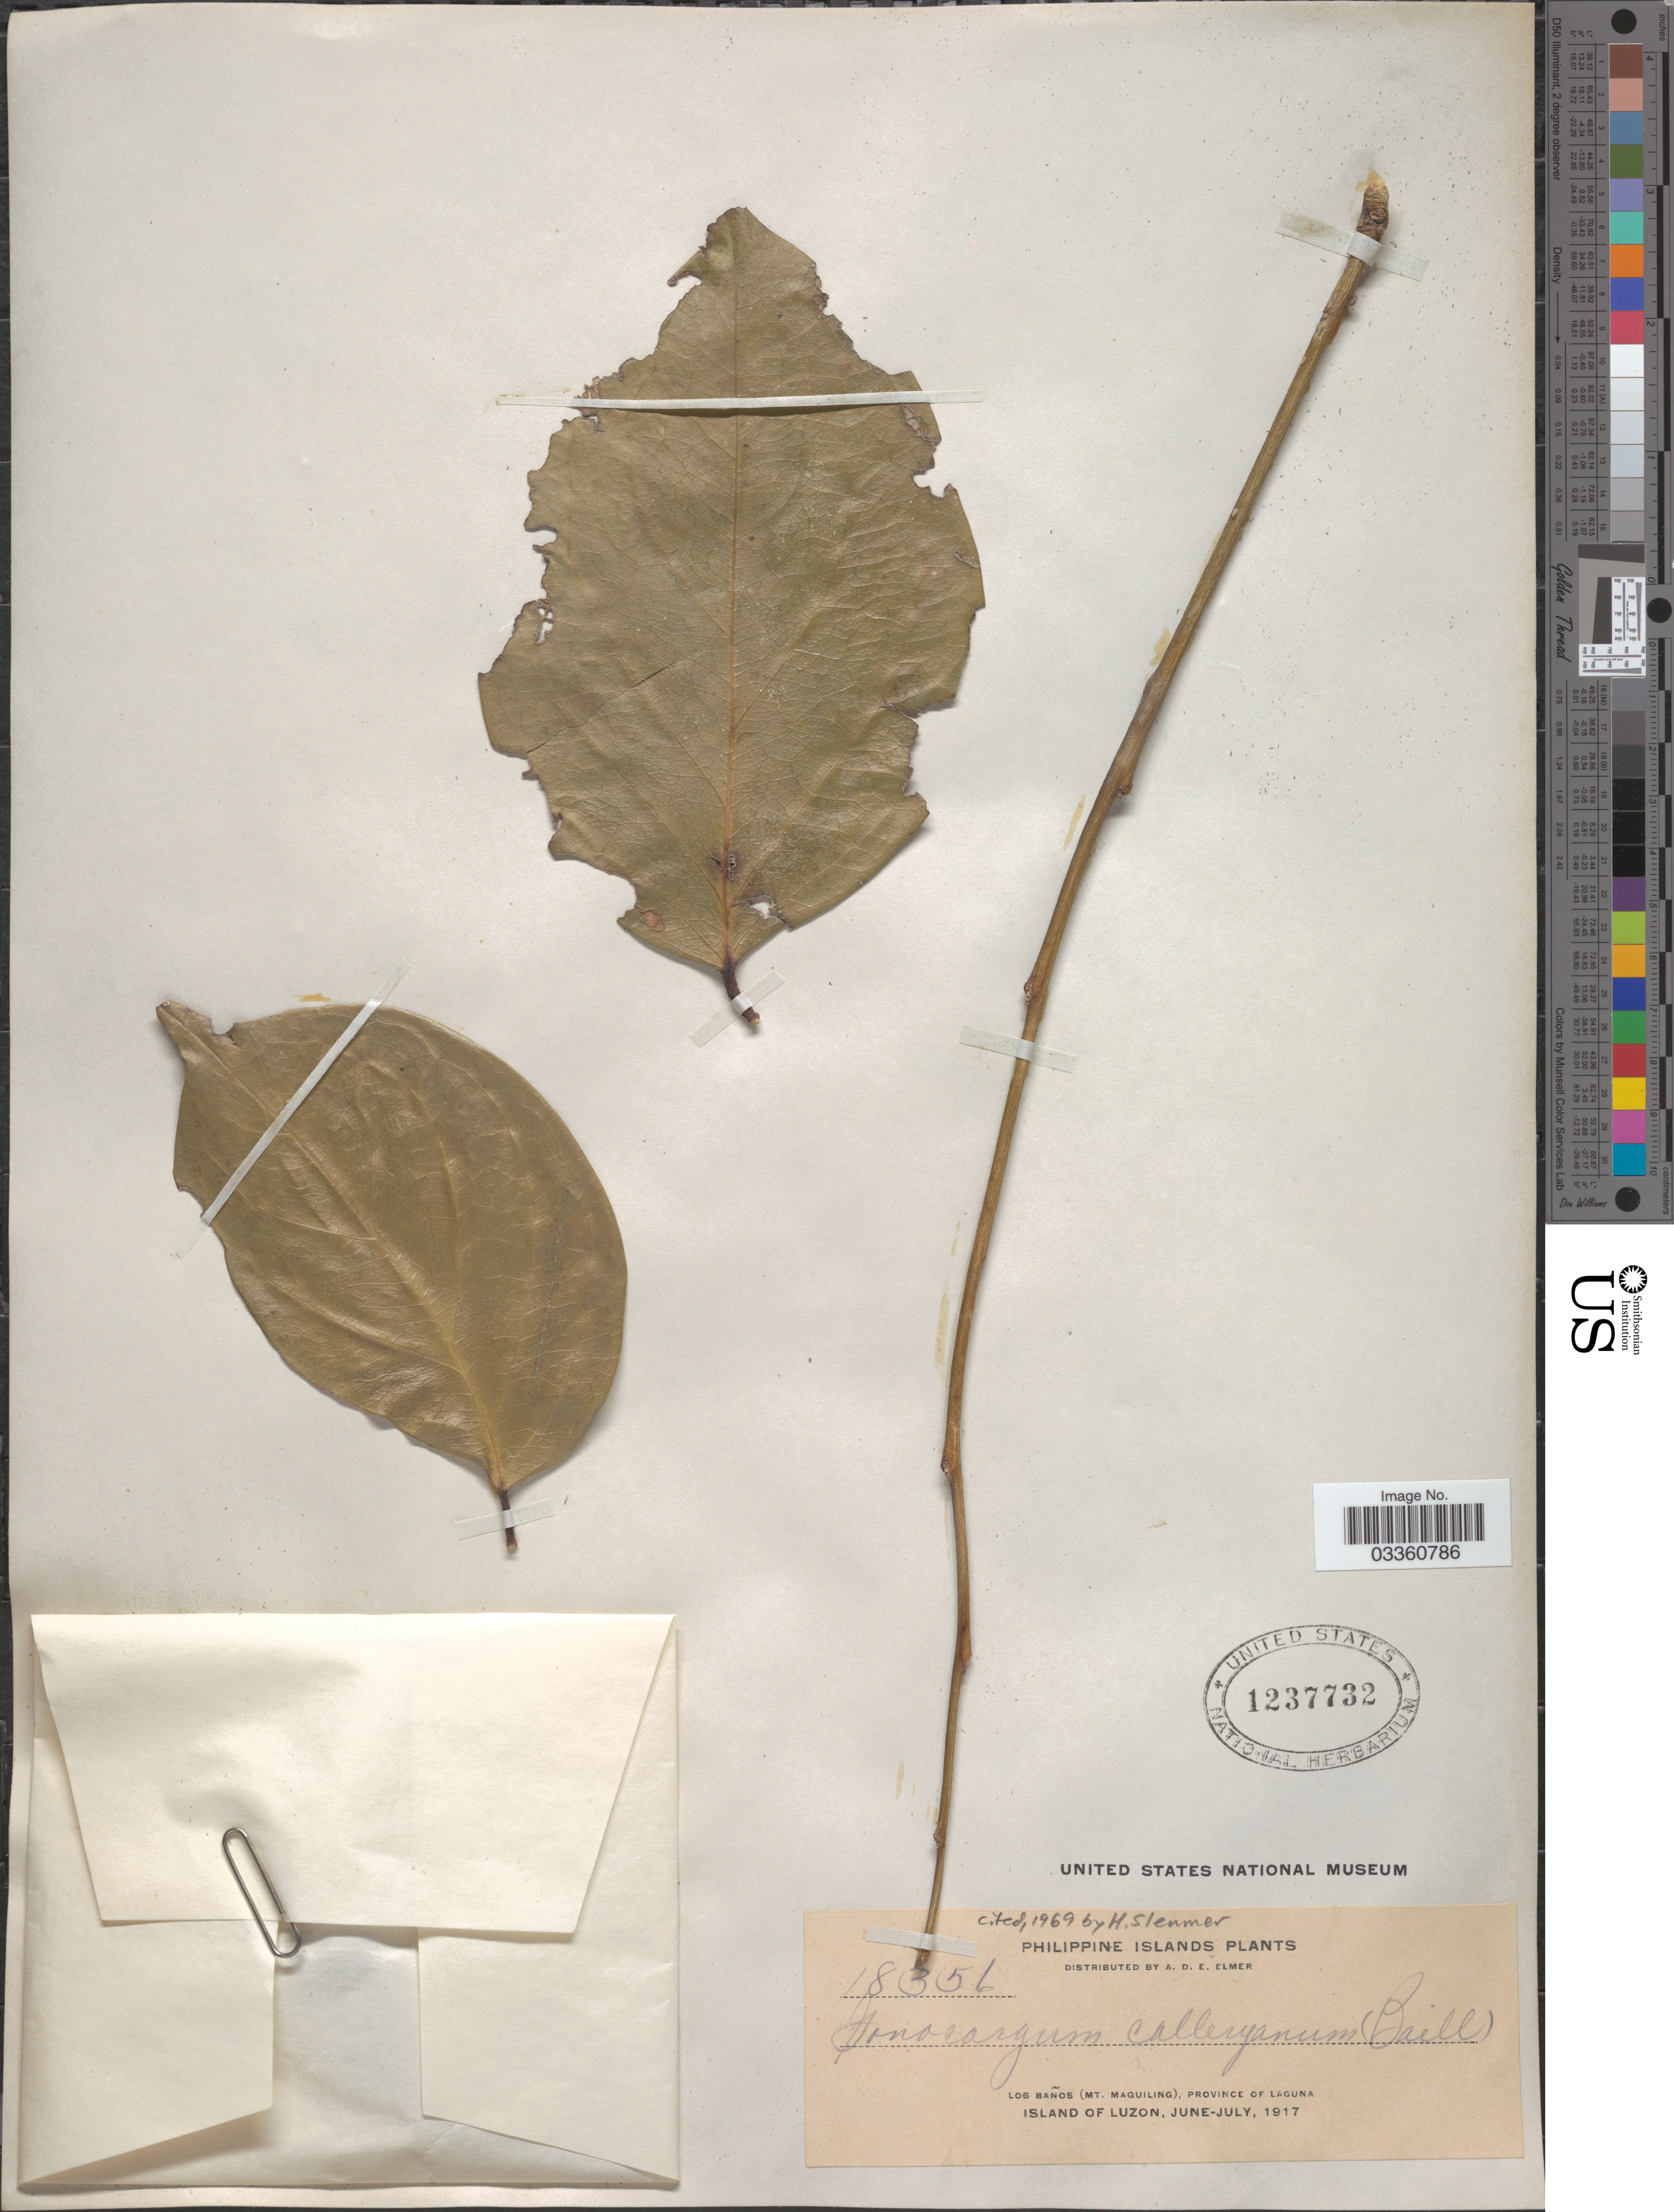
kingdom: Plantae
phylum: Tracheophyta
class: Magnoliopsida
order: Cardiopteridales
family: Cardiopteridaceae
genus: Gonocaryum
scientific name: Gonocaryum calleryanum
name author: (Baill.) Becc.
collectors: A. D. E. Elmer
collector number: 18356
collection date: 1917-06/1917-07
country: Philippines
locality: Los Baños (Mt. Maquiling), Province of Laguna. Island of Luzon.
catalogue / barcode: US 1237732